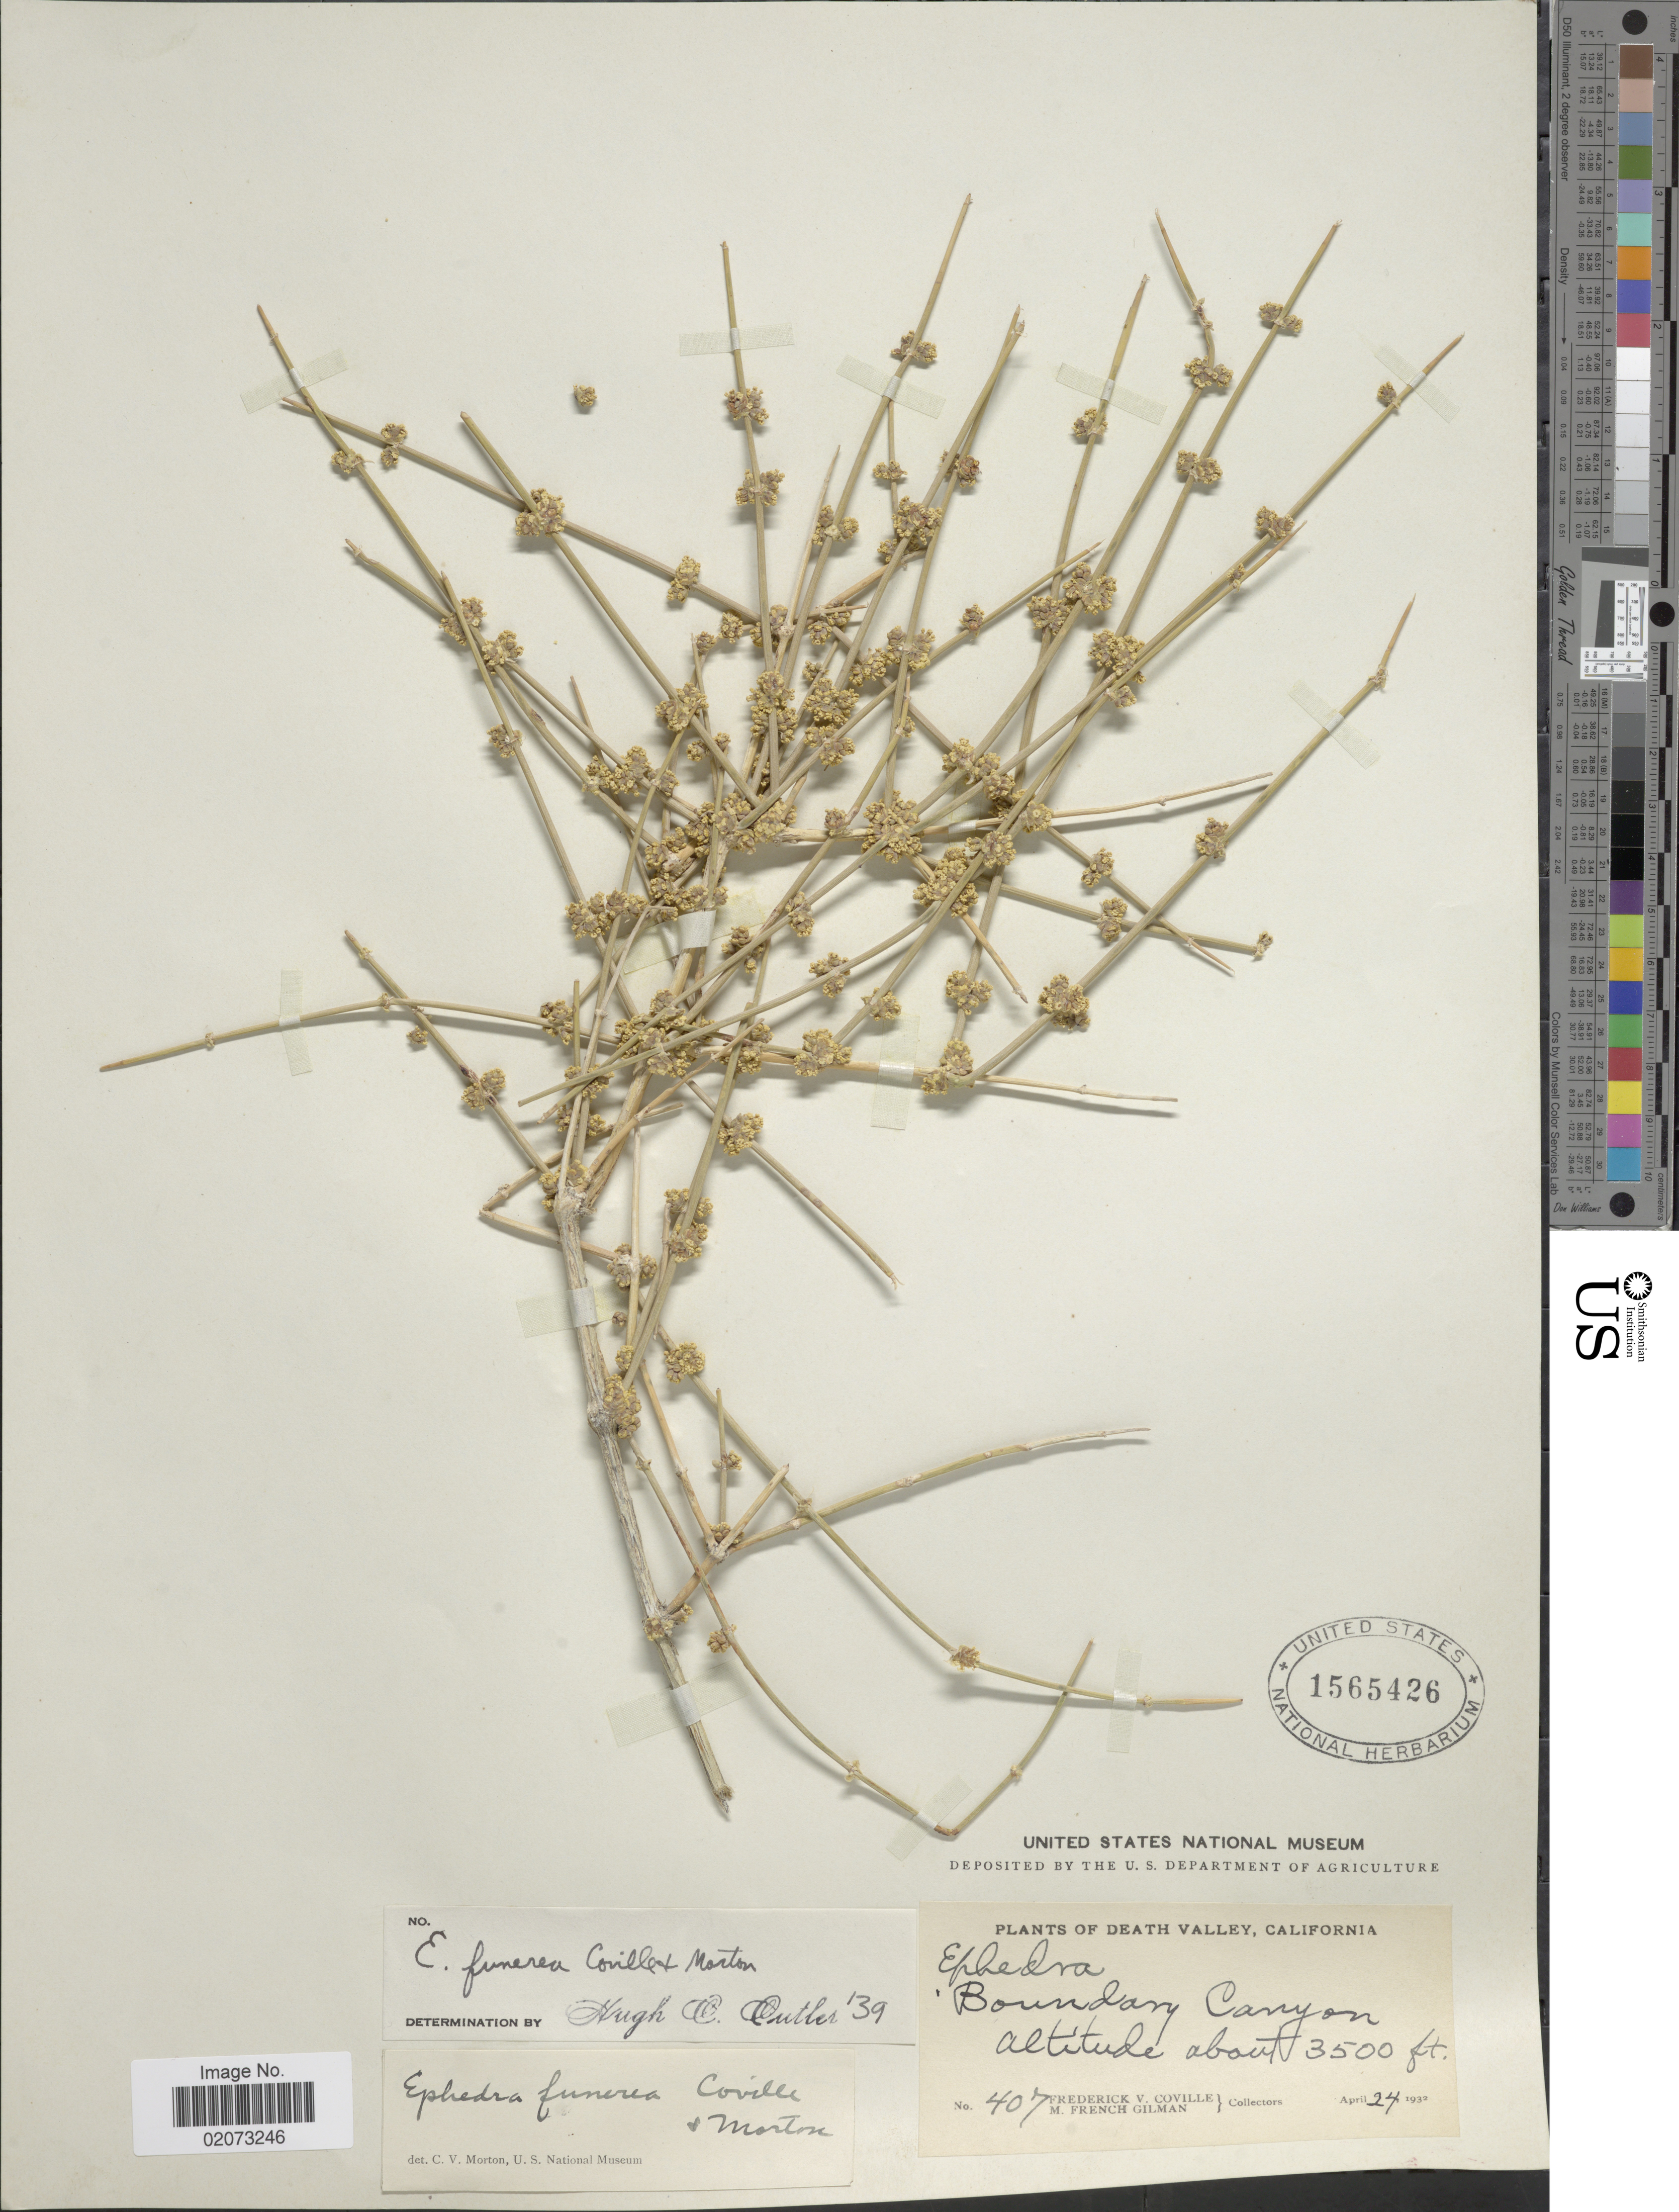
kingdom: Plantae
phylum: Tracheophyta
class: Gnetopsida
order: Ephedrales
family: Ephedraceae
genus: Ephedra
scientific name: Ephedra funerea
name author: Coville & C.V. Morton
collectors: F. V. Coville & M. F. Gilman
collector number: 407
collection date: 1932-04-24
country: United States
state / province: California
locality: Death Valley. Boundary Canyon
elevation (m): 1067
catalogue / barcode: US 1565426